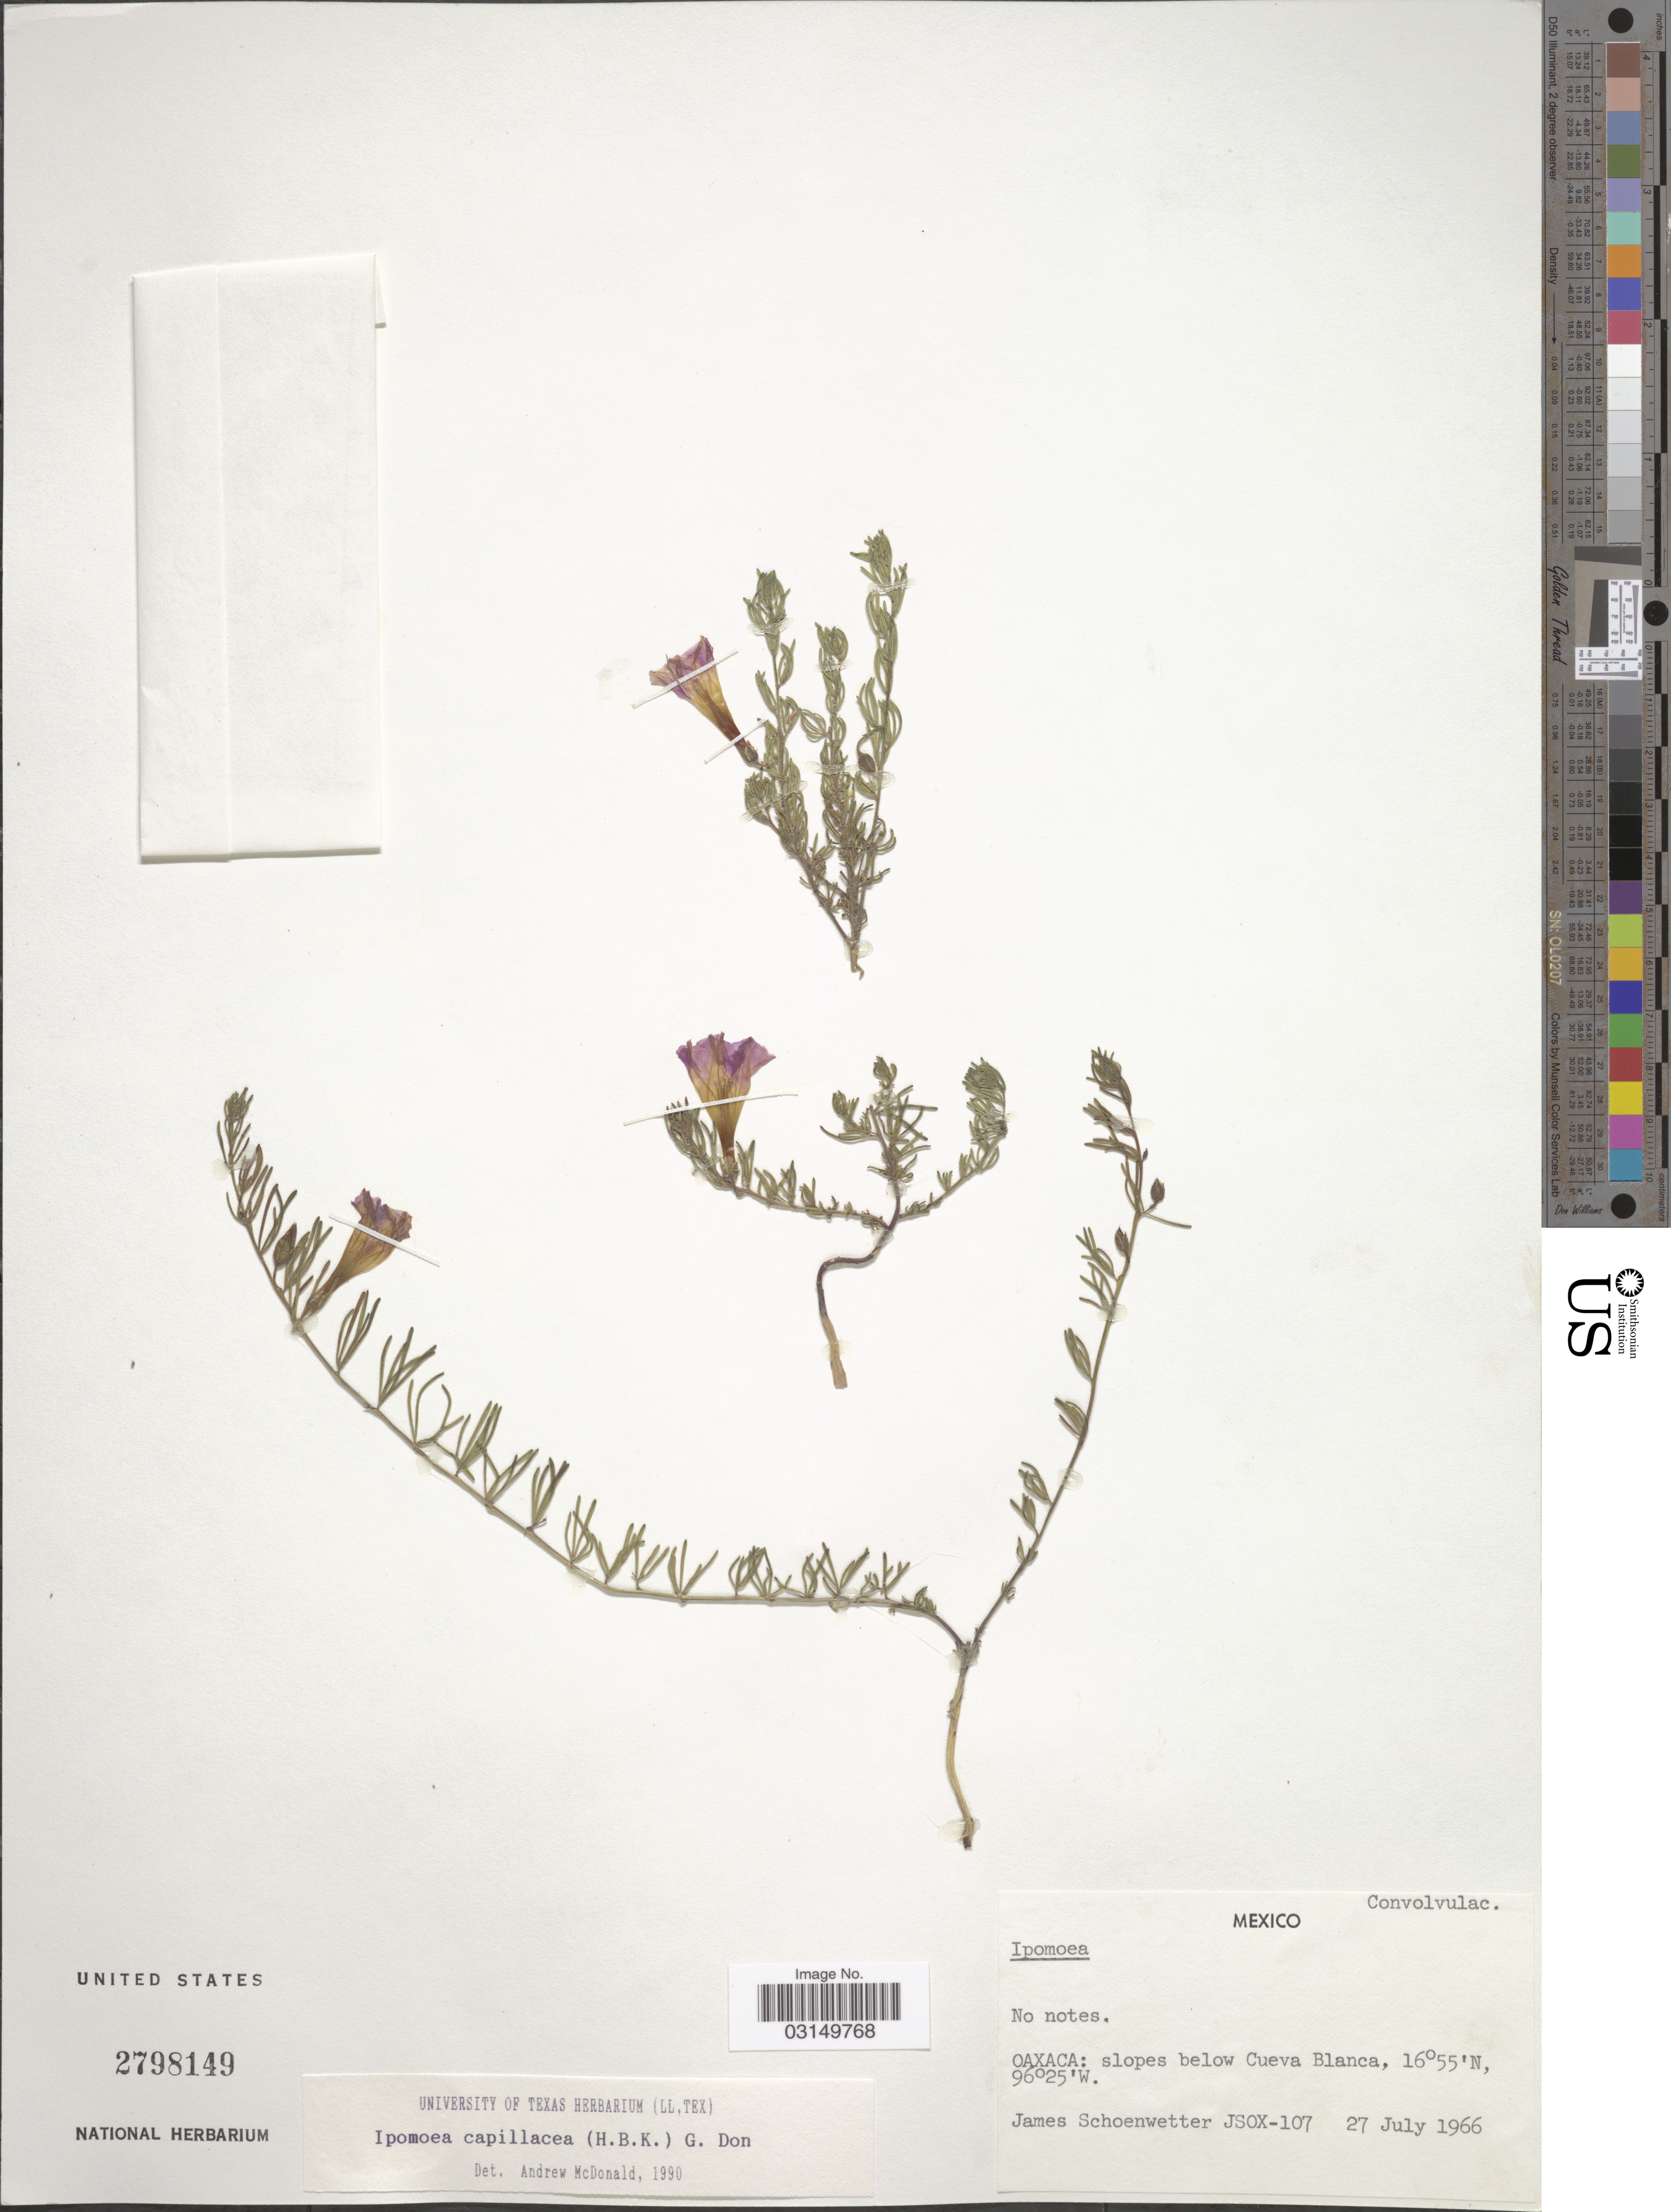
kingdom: Plantae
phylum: Tracheophyta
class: Magnoliopsida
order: Solanales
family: Convolvulaceae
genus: Ipomoea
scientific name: Ipomoea capillacea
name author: (Kunth) G. Don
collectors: J. Schoenwetter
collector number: JSOX-107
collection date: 1966-07-27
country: Mexico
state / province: Oaxaca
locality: Oaxaca: slopes below Cueva Blanca.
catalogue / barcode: US 2798149